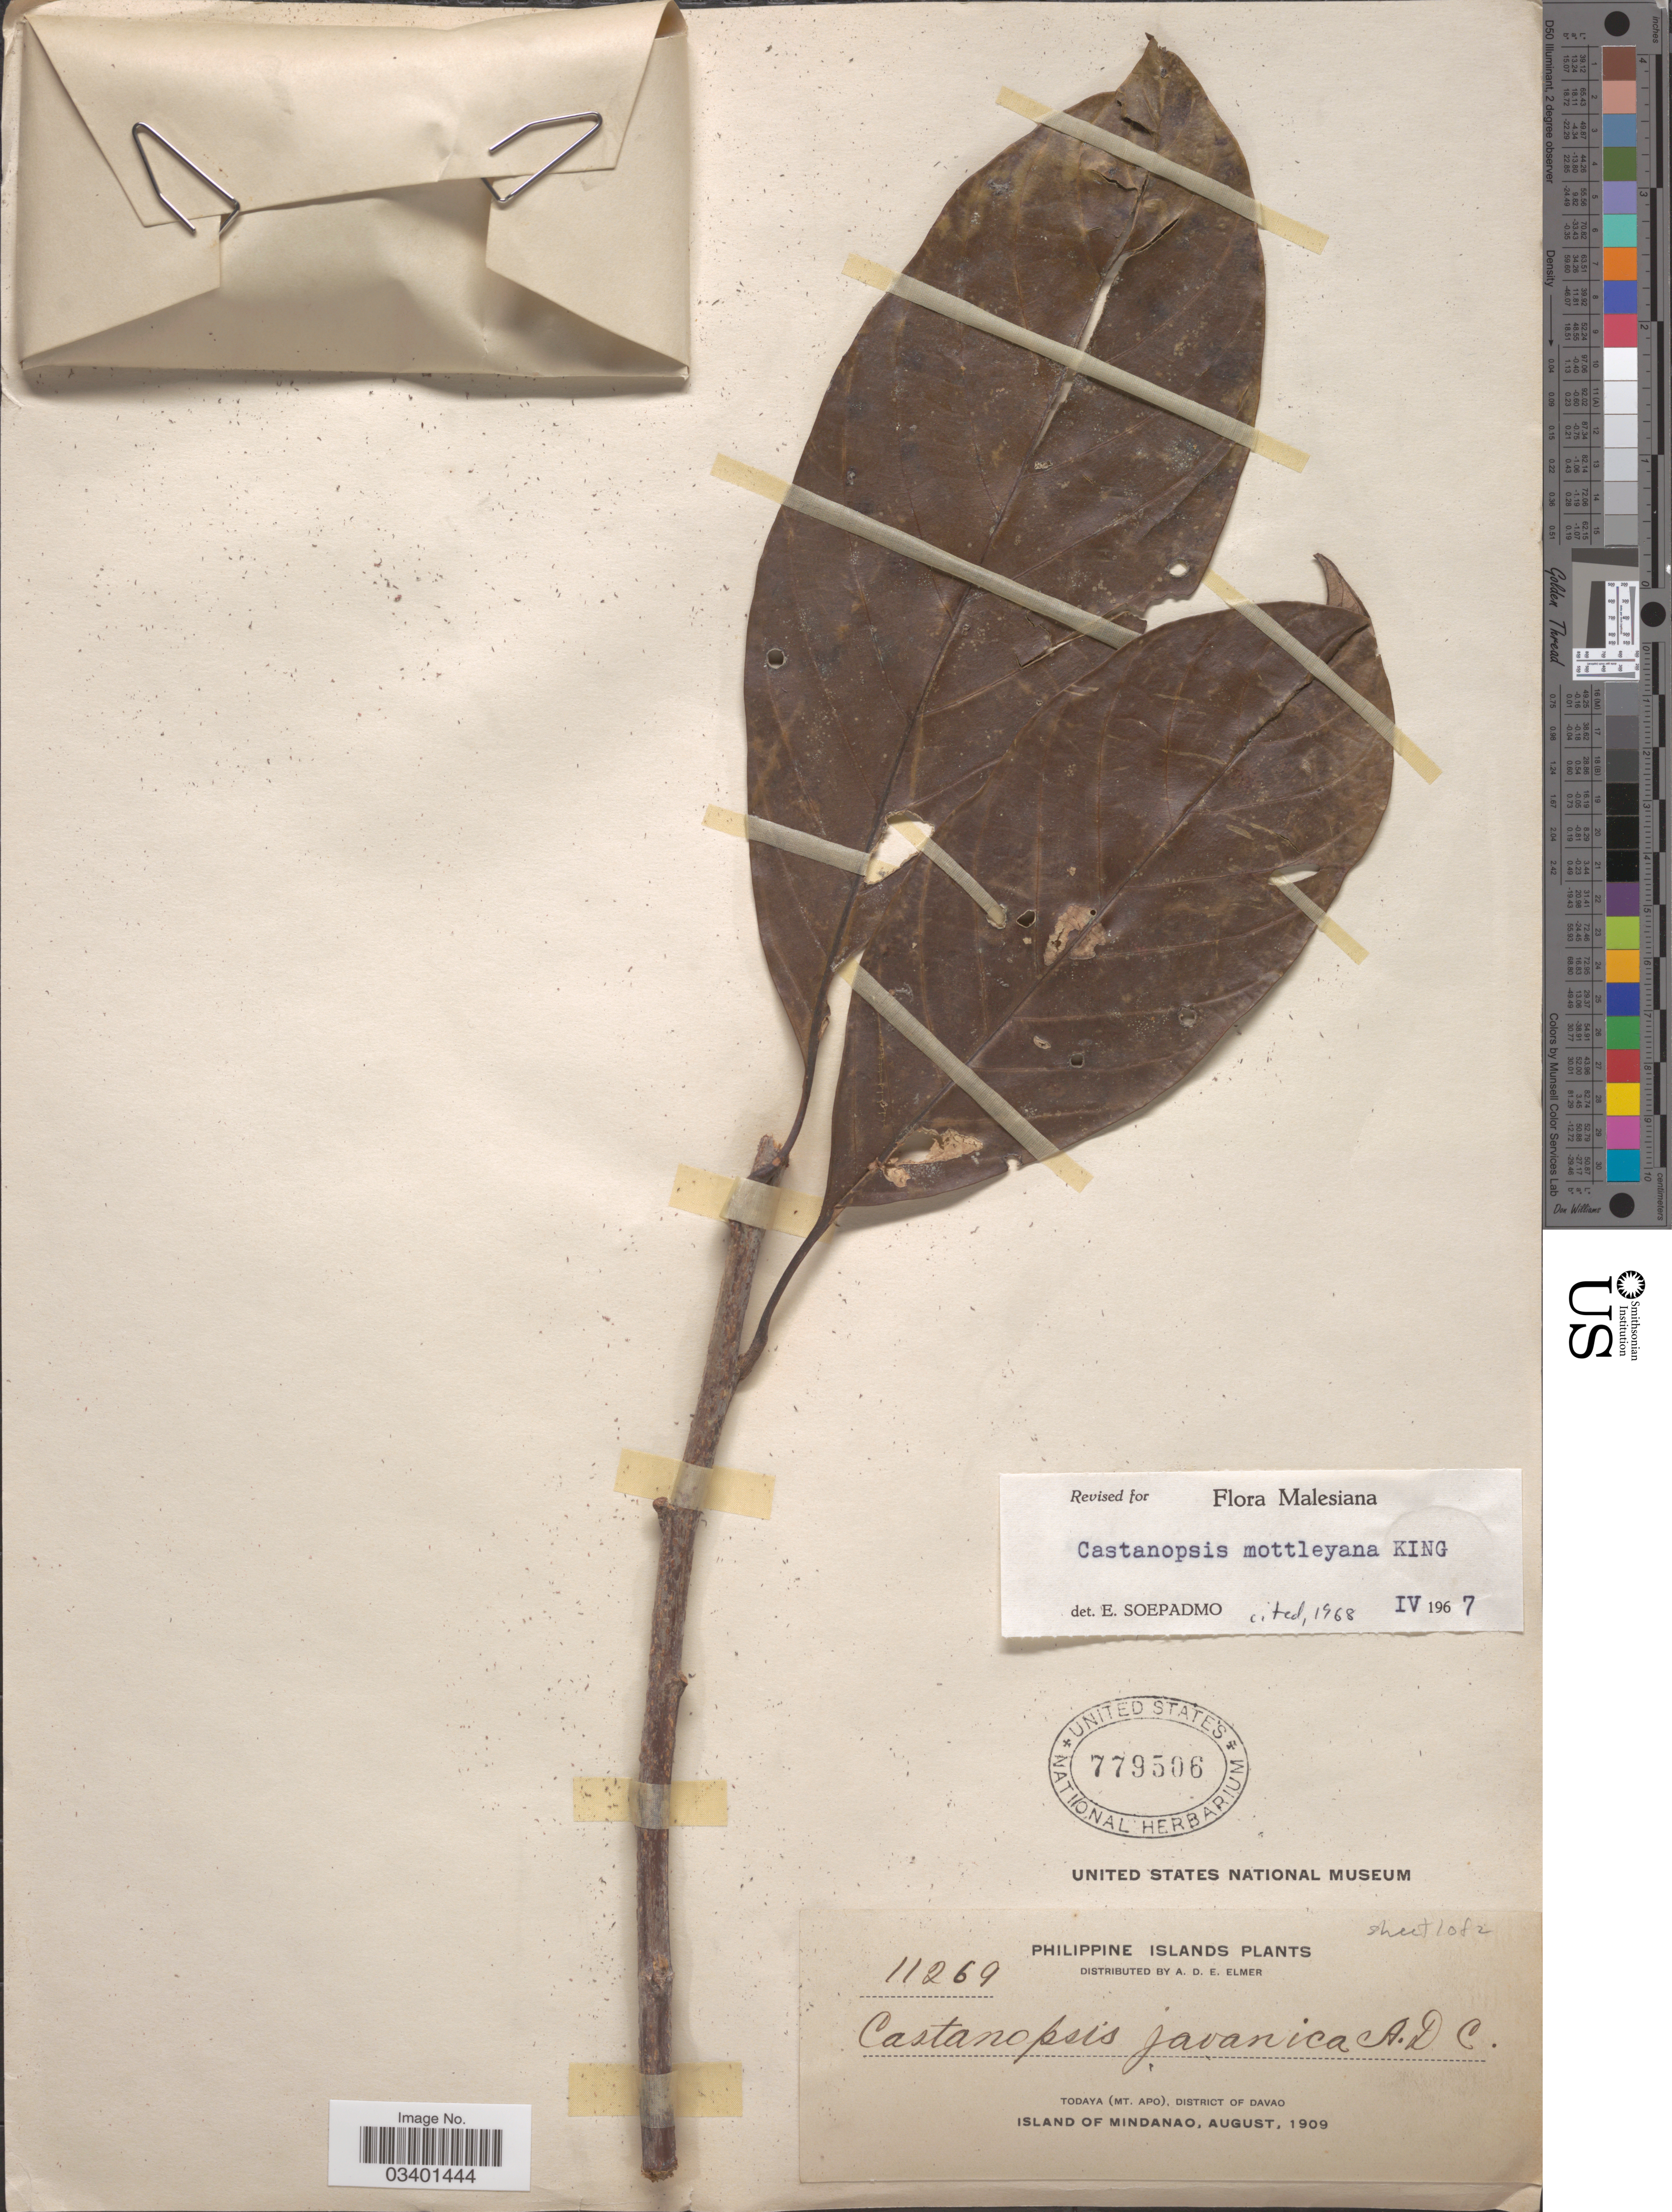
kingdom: Plantae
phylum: Tracheophyta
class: Magnoliopsida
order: Fagales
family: Fagaceae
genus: Castanopsis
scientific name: Castanopsis motleyana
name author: King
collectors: A. D. E. Elmer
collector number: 11269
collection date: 1909-08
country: Philippines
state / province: Davao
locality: Todaya (Mt. Apo), District of Davao. Island of Mindanao.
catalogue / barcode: US 779506